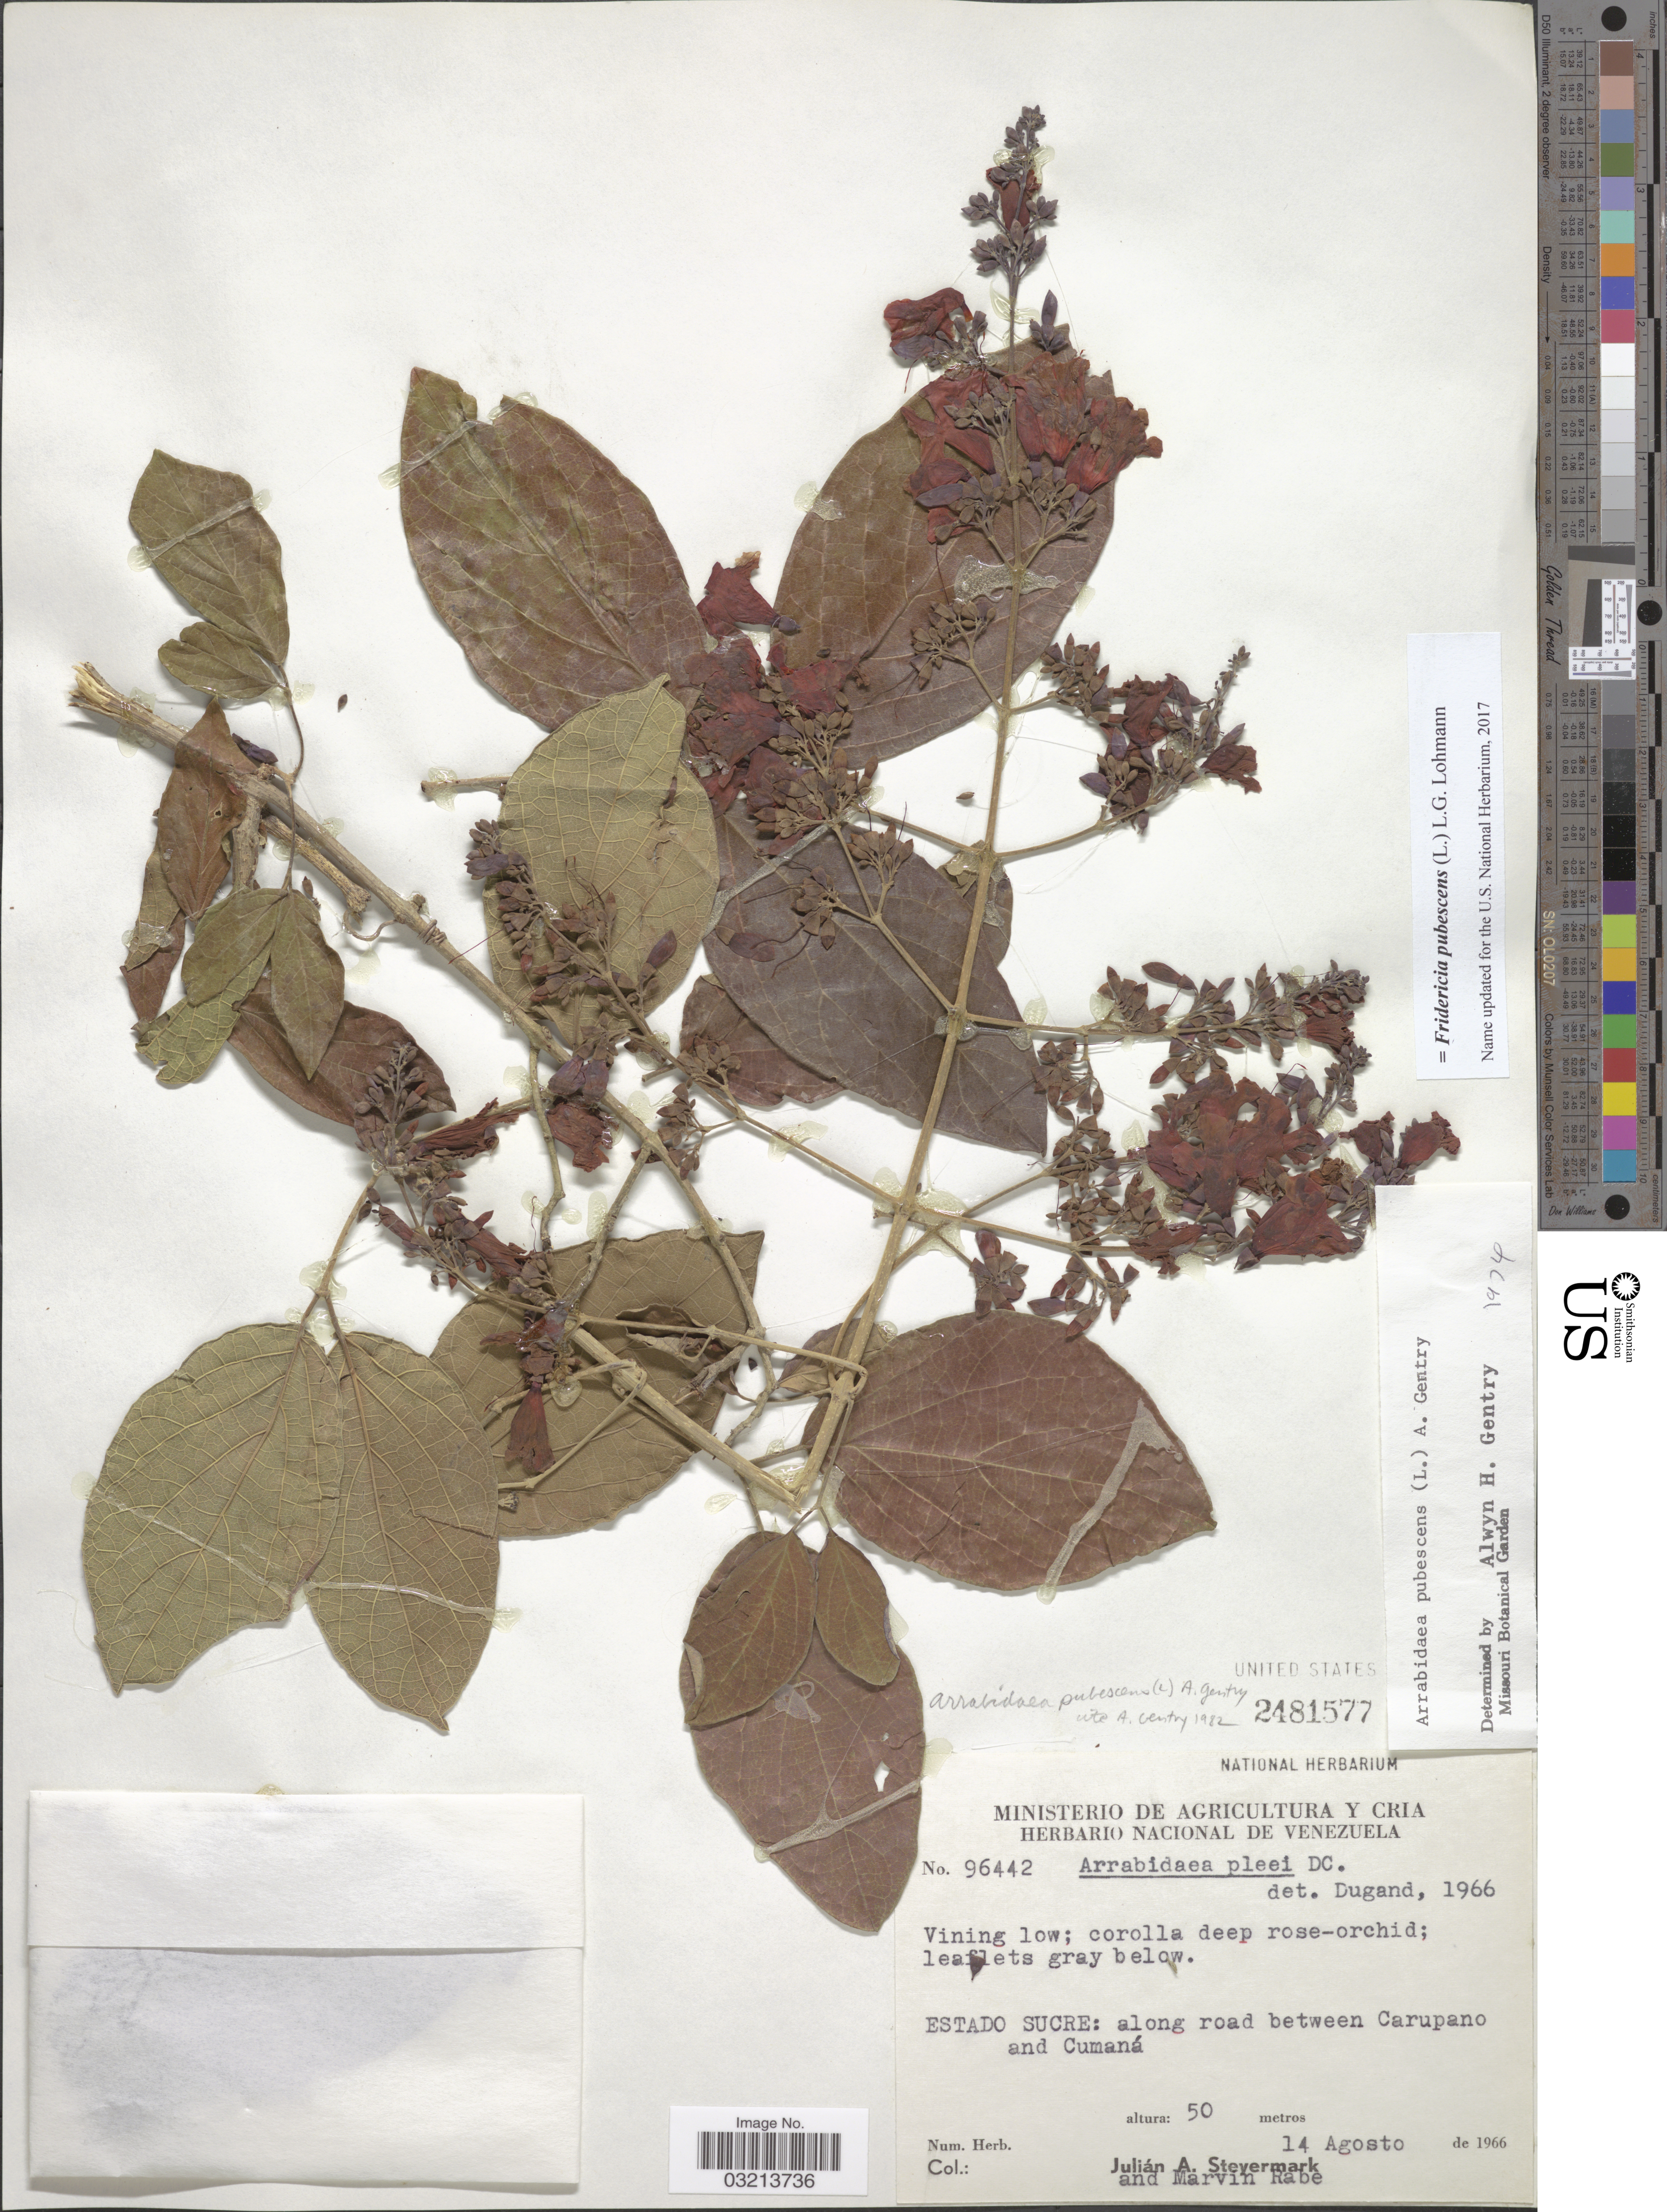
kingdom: Plantae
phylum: Tracheophyta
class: Magnoliopsida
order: Lamiales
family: Bignoniaceae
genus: Fridericia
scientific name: Fridericia pubescens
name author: (L.) L.G. Lohmann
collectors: J. Steyermark & M. Rabe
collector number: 96442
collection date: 1966-08-14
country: Venezuela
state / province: Sucre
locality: Along road between Carupano and Cumaná.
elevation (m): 50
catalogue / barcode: US 2481577